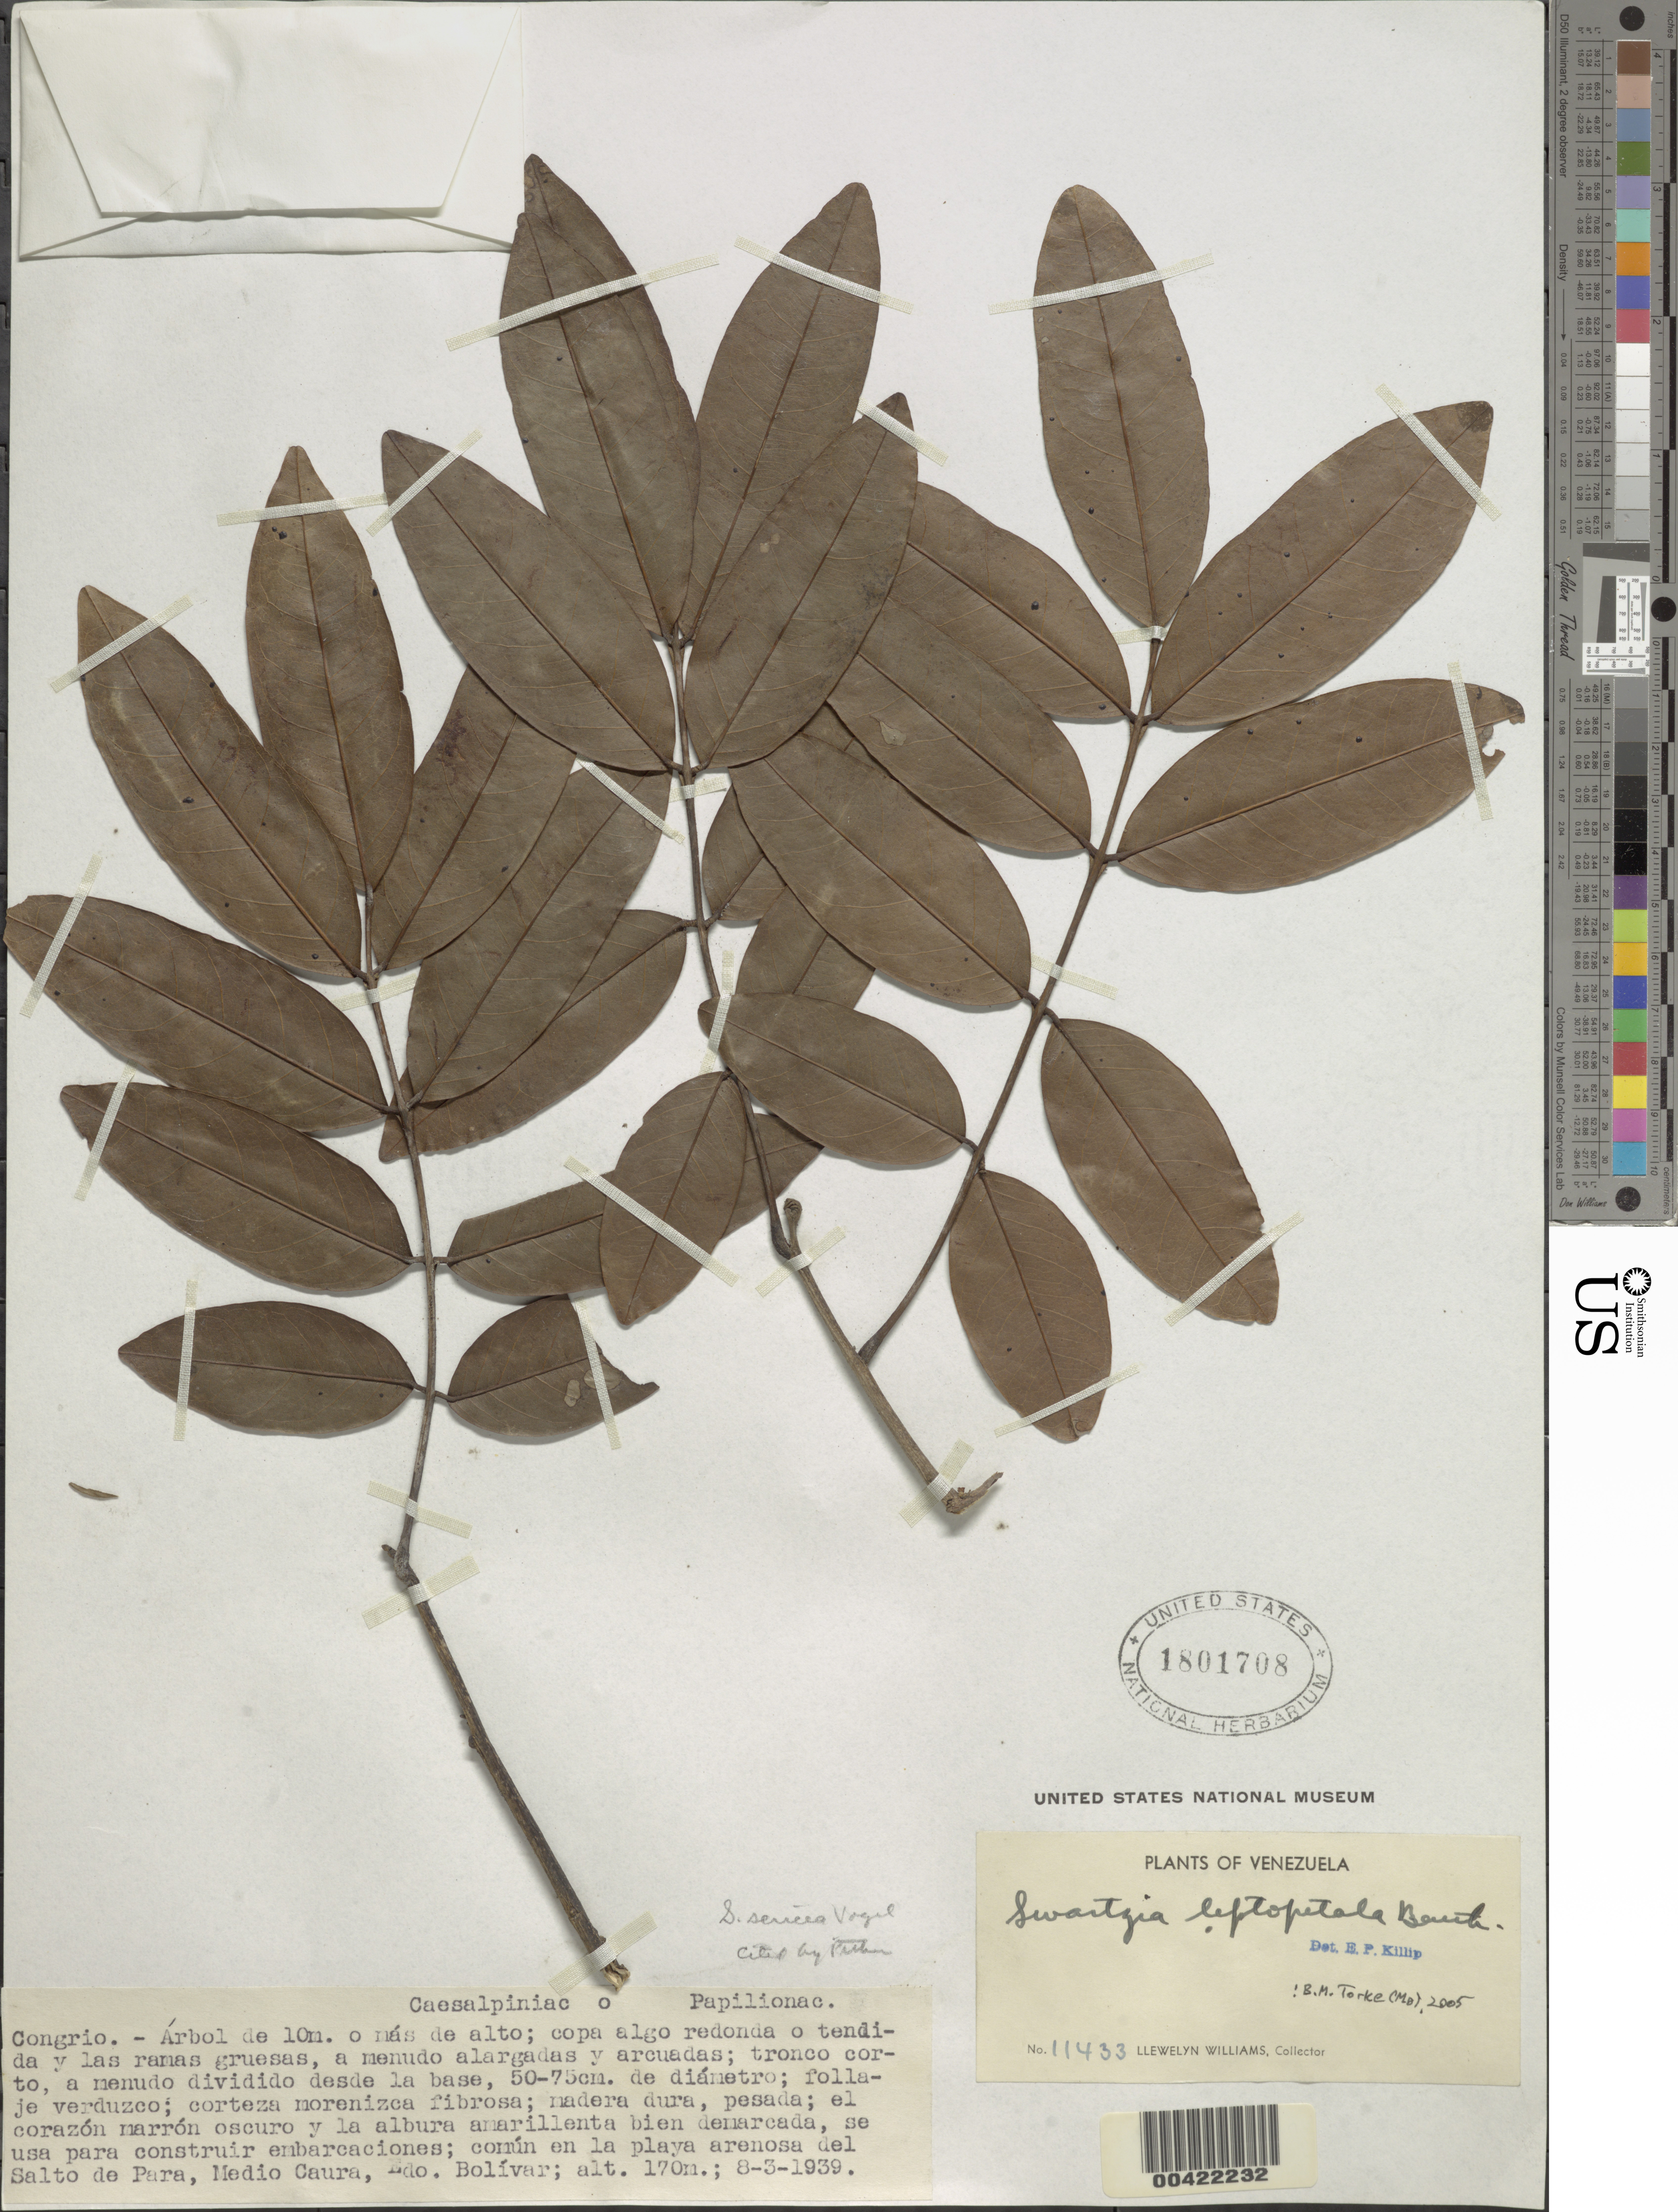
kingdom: Plantae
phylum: Tracheophyta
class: Magnoliopsida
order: Fabales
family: Fabaceae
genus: Swartzia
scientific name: Swartzia leptopetala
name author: Benth.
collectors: Ll. Williams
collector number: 11433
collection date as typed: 08 Mar 1939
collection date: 1939-03-08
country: Venezuela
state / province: Bolivar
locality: Salto de para, medio caura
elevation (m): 170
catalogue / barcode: US 1801708